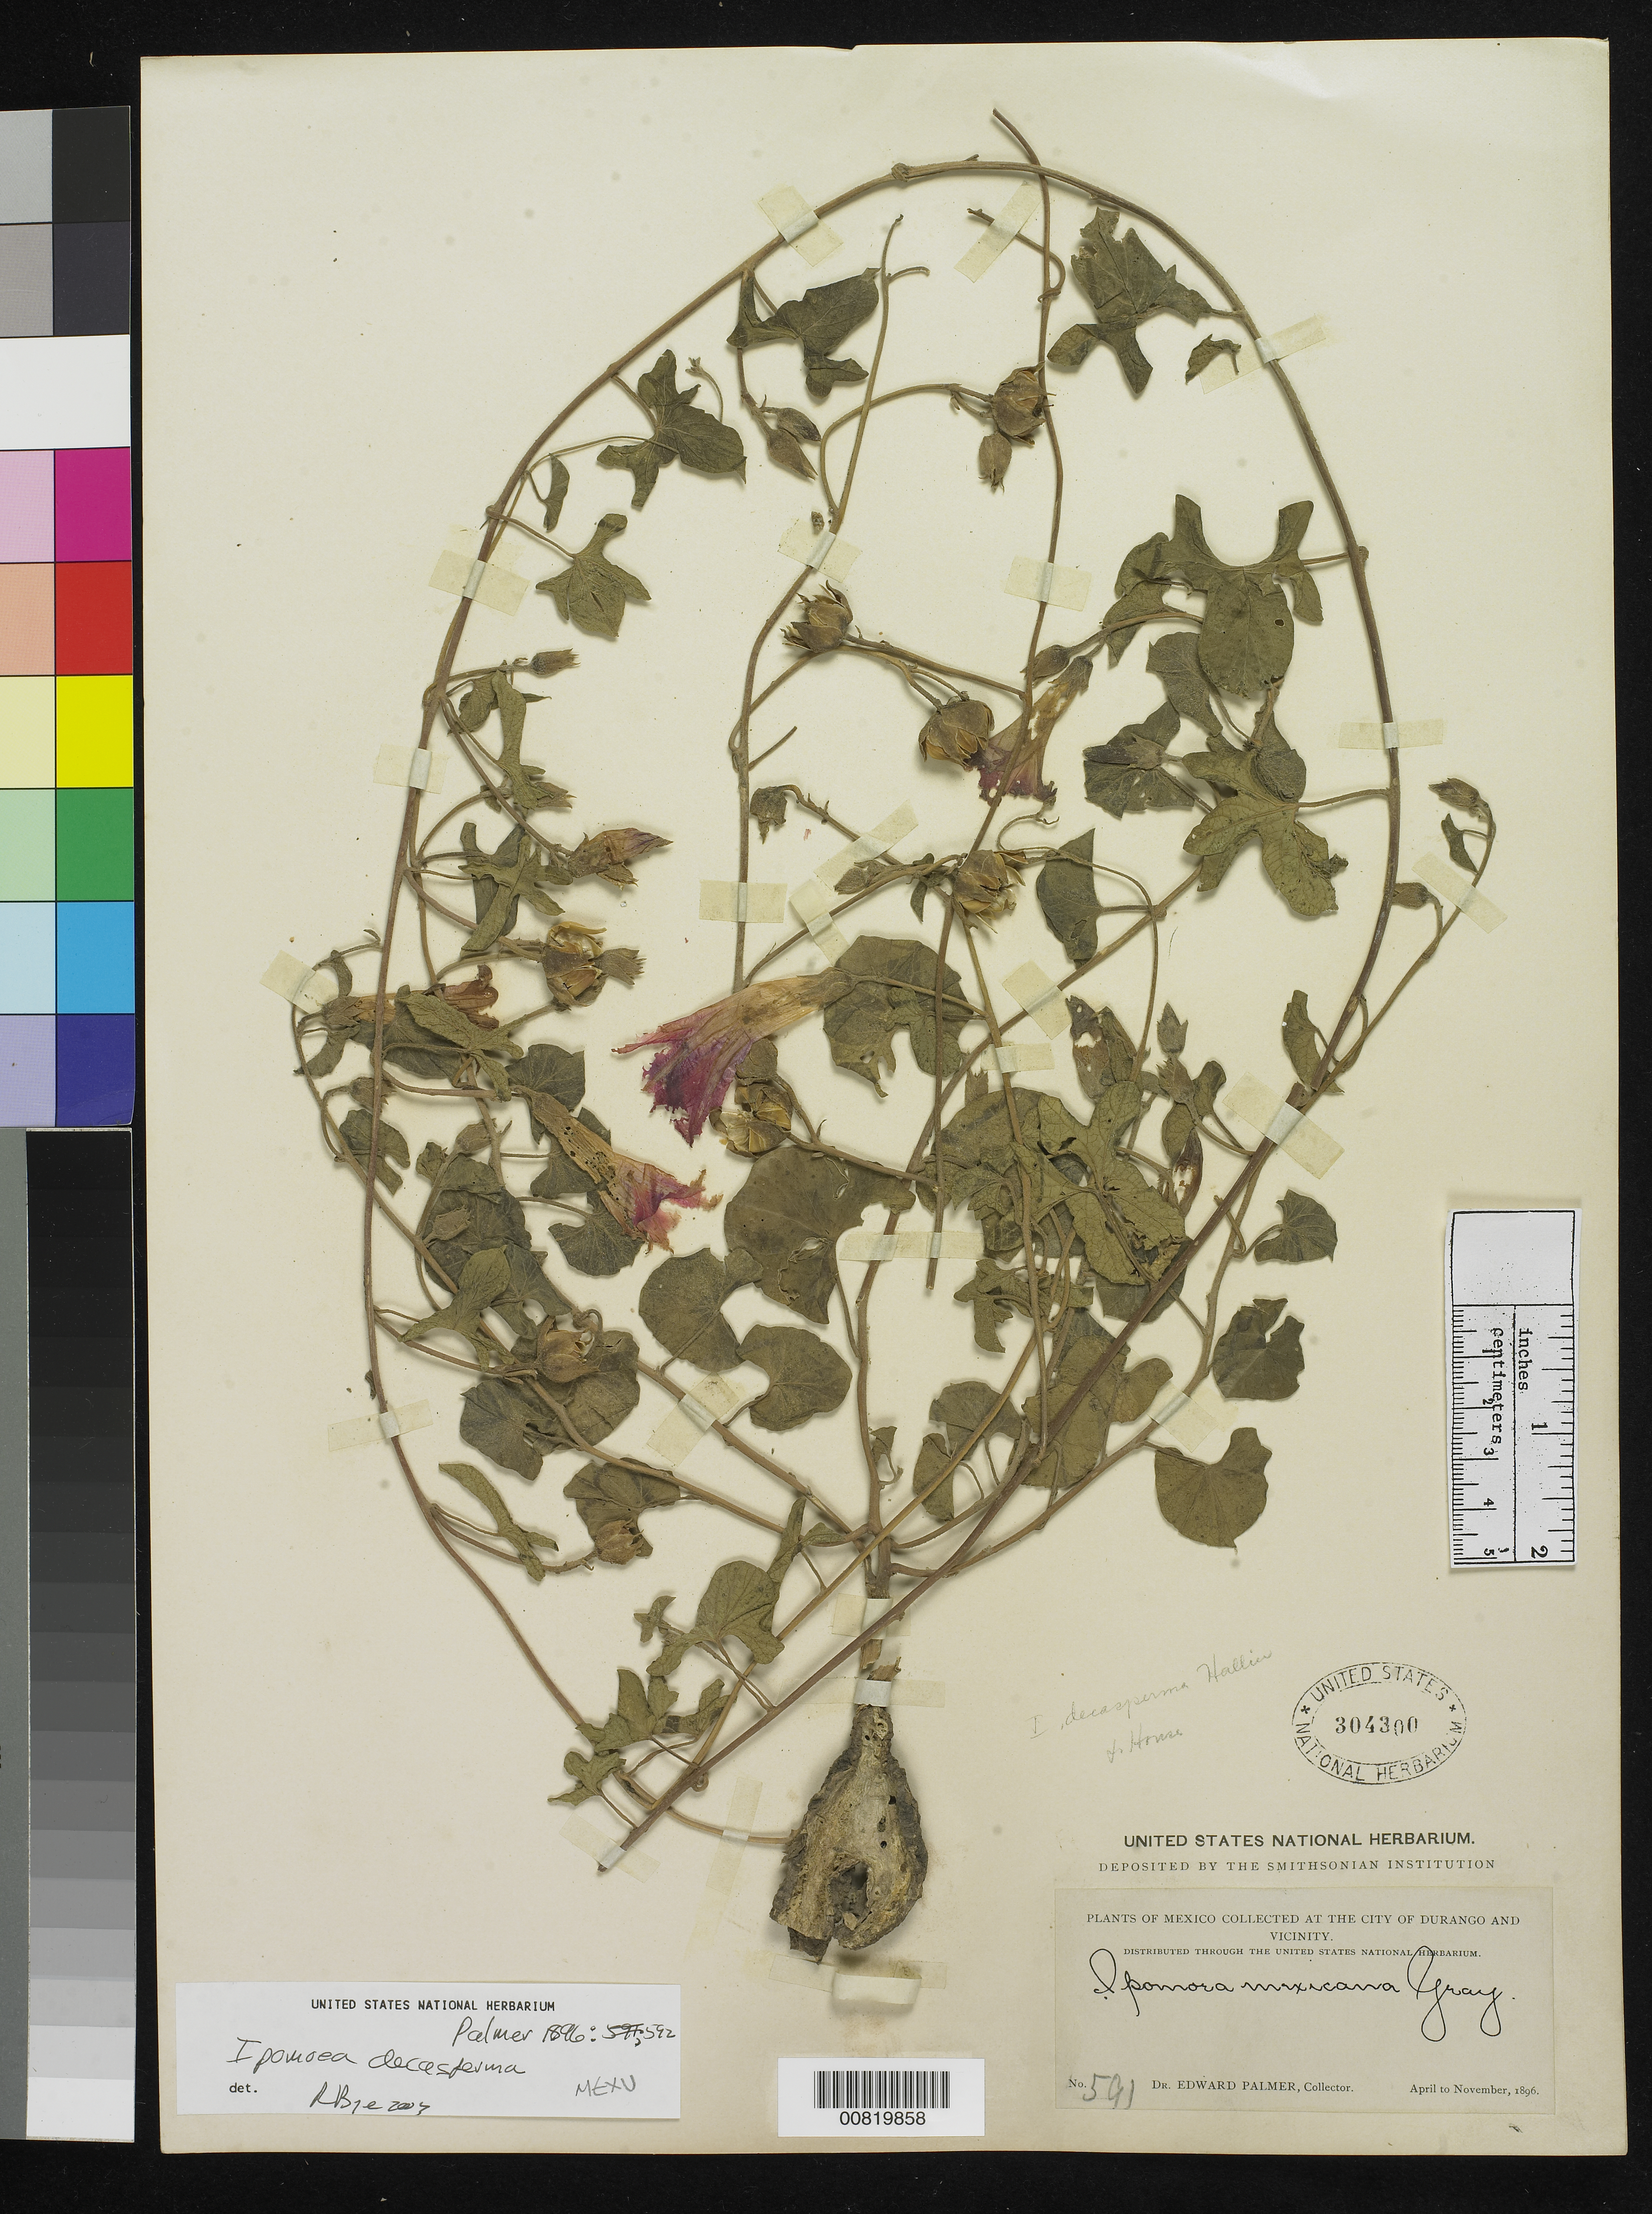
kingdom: Plantae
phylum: Tracheophyta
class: Magnoliopsida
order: Solanales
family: Convolvulaceae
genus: Ipomoea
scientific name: Ipomoea decasperma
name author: Hallier f.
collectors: E. Palmer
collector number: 591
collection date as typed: Apr 1896 to -- Nov 1896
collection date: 1896-04/1896-11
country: Mexico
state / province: Durango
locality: City of Durango and vicinity.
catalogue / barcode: US 304300